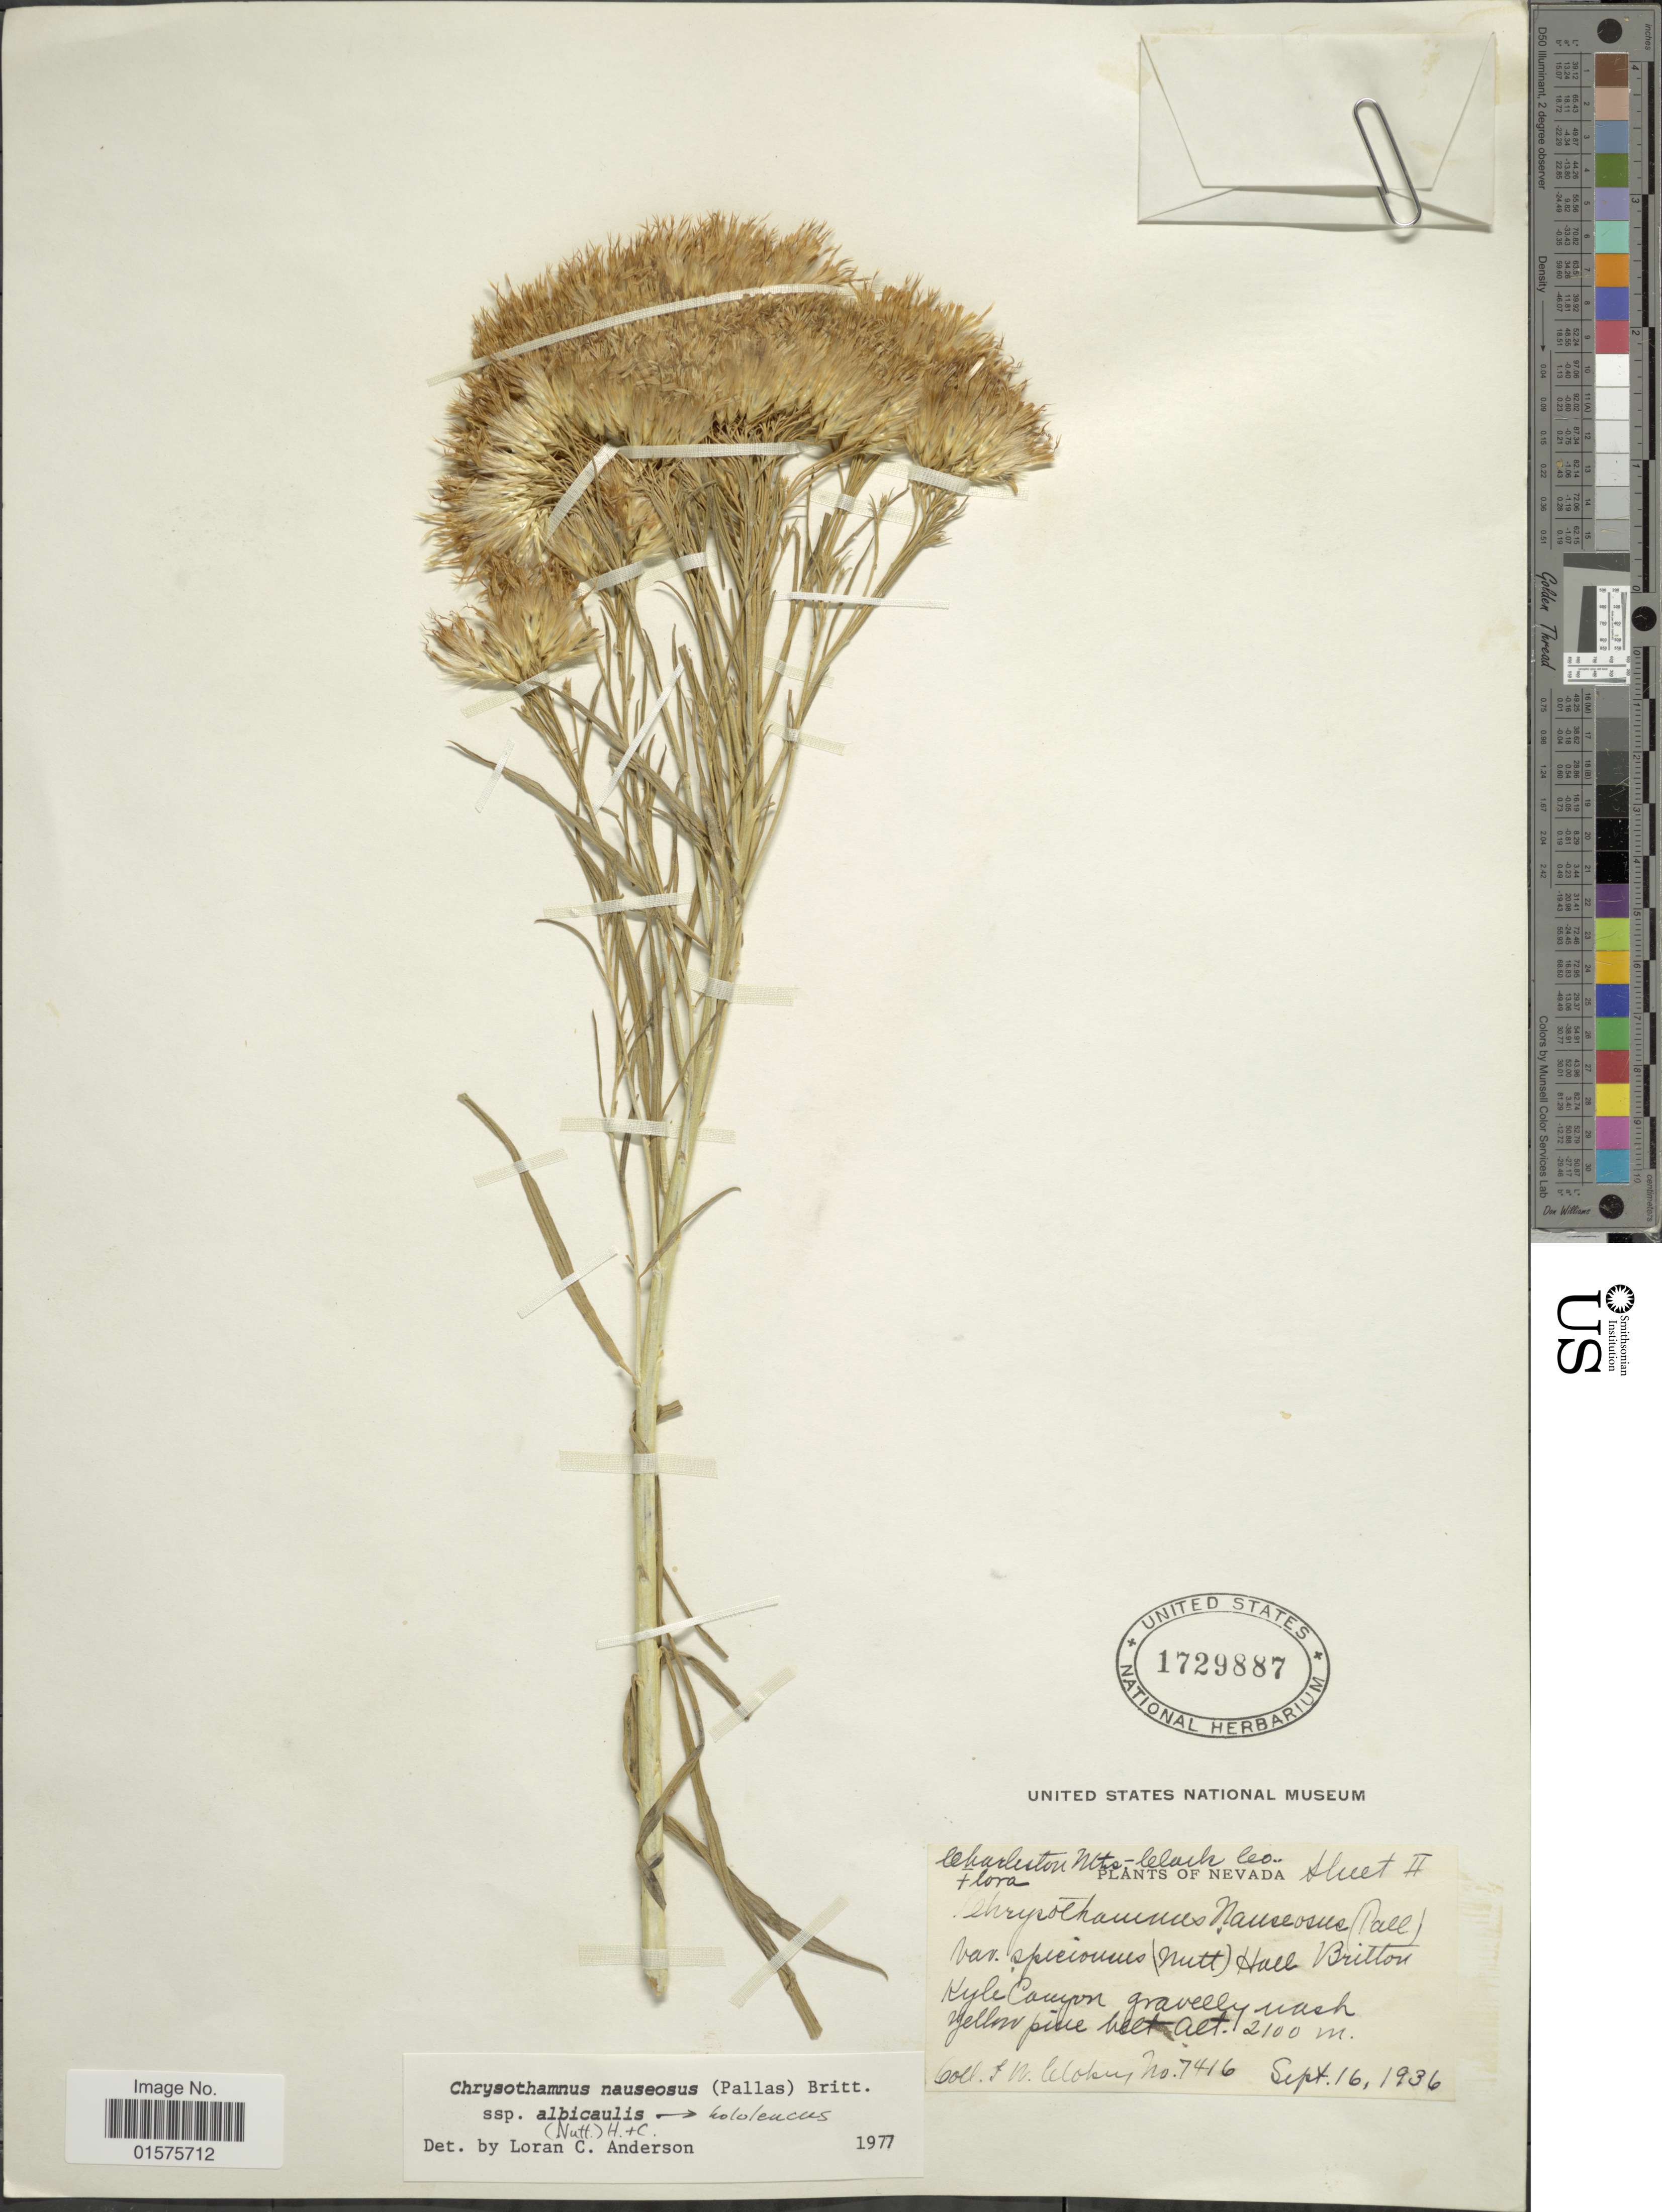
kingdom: Plantae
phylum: Tracheophyta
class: Magnoliopsida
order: Asterales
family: Asteraceae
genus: Ericameria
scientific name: Ericameria nauseosa var. speciosa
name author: (Nutt.) G.L. Nesom & G.I. Baird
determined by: Urbatsch, Lowell E., Curator (LSU), Louisiana State University (UNITED STATES)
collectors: I. W. Clokey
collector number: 7416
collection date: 1936-09-16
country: United States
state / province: Nevada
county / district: Clark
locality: Kyle Canyon, Charleston Mts., Clark Co.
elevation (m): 2100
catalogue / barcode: US 1729887